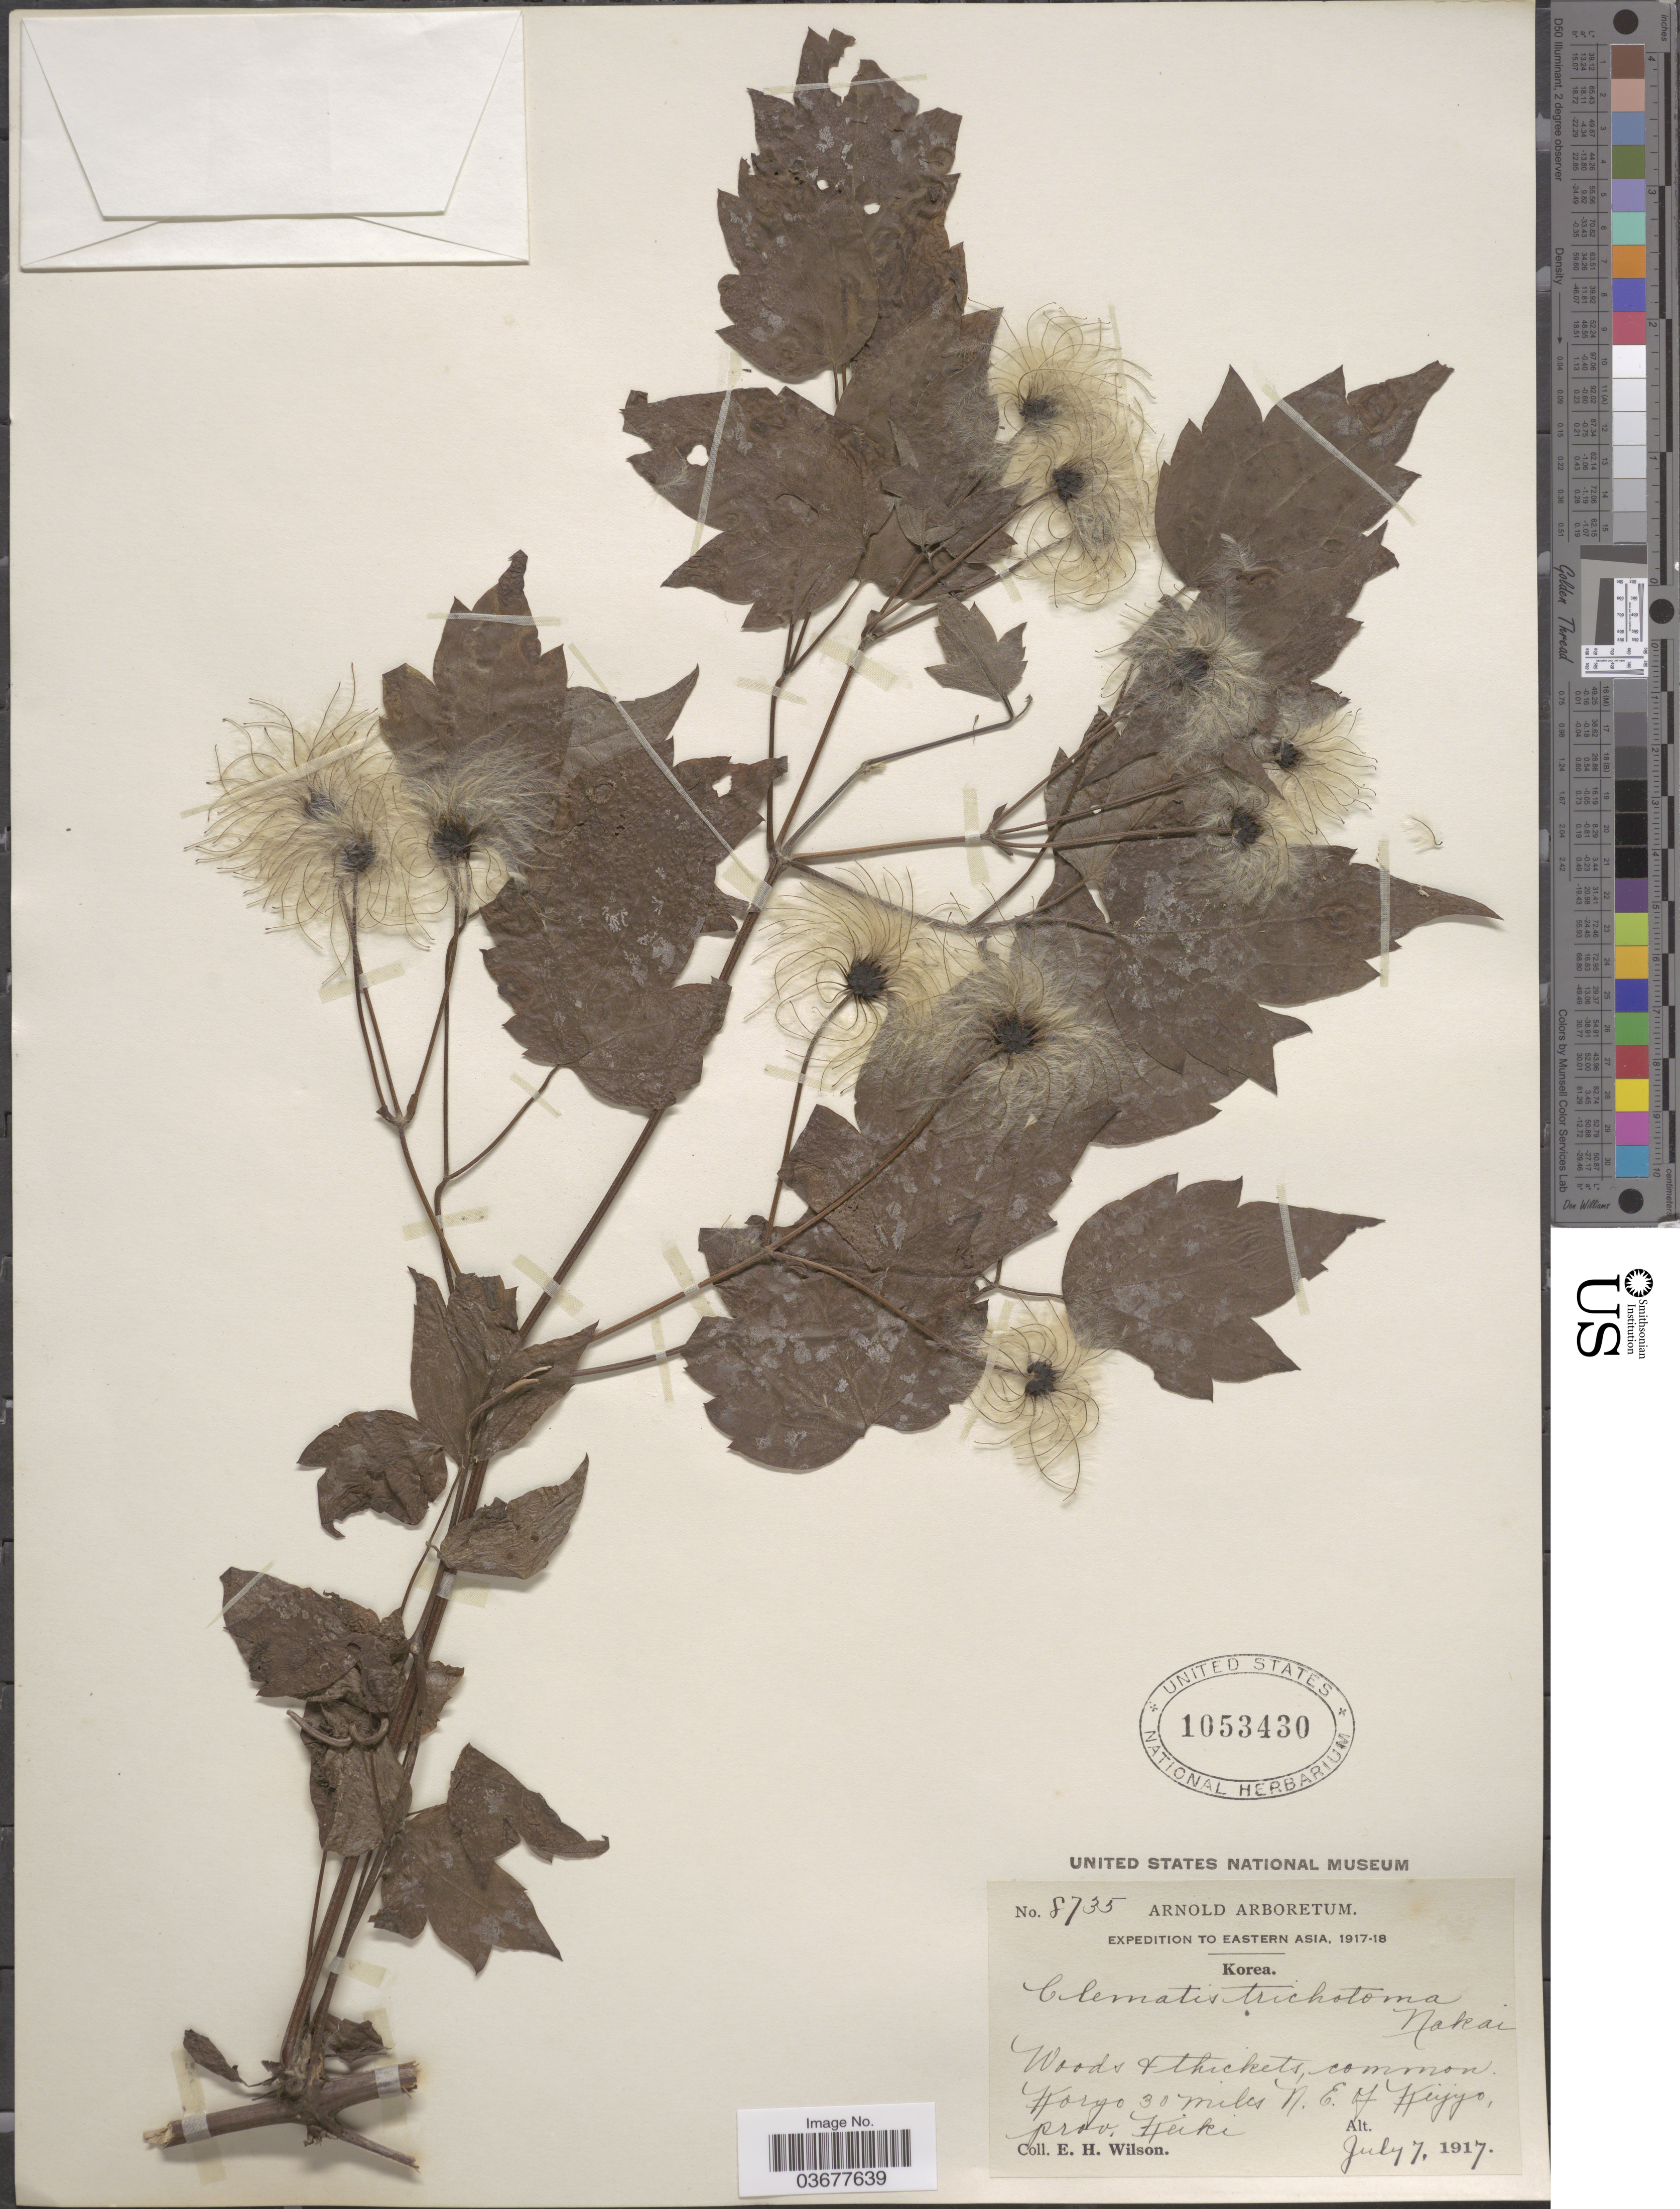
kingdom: Plantae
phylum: Tracheophyta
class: Magnoliopsida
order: Ranunculales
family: Ranunculaceae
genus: Clematis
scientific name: Clematis trichotoma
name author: Nakai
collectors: E. Wilson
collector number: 8735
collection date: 1917-07-07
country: South Korea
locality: Koryo 30 miles N. E. of Keijyo, prov. Keiki.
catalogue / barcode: US 1053430